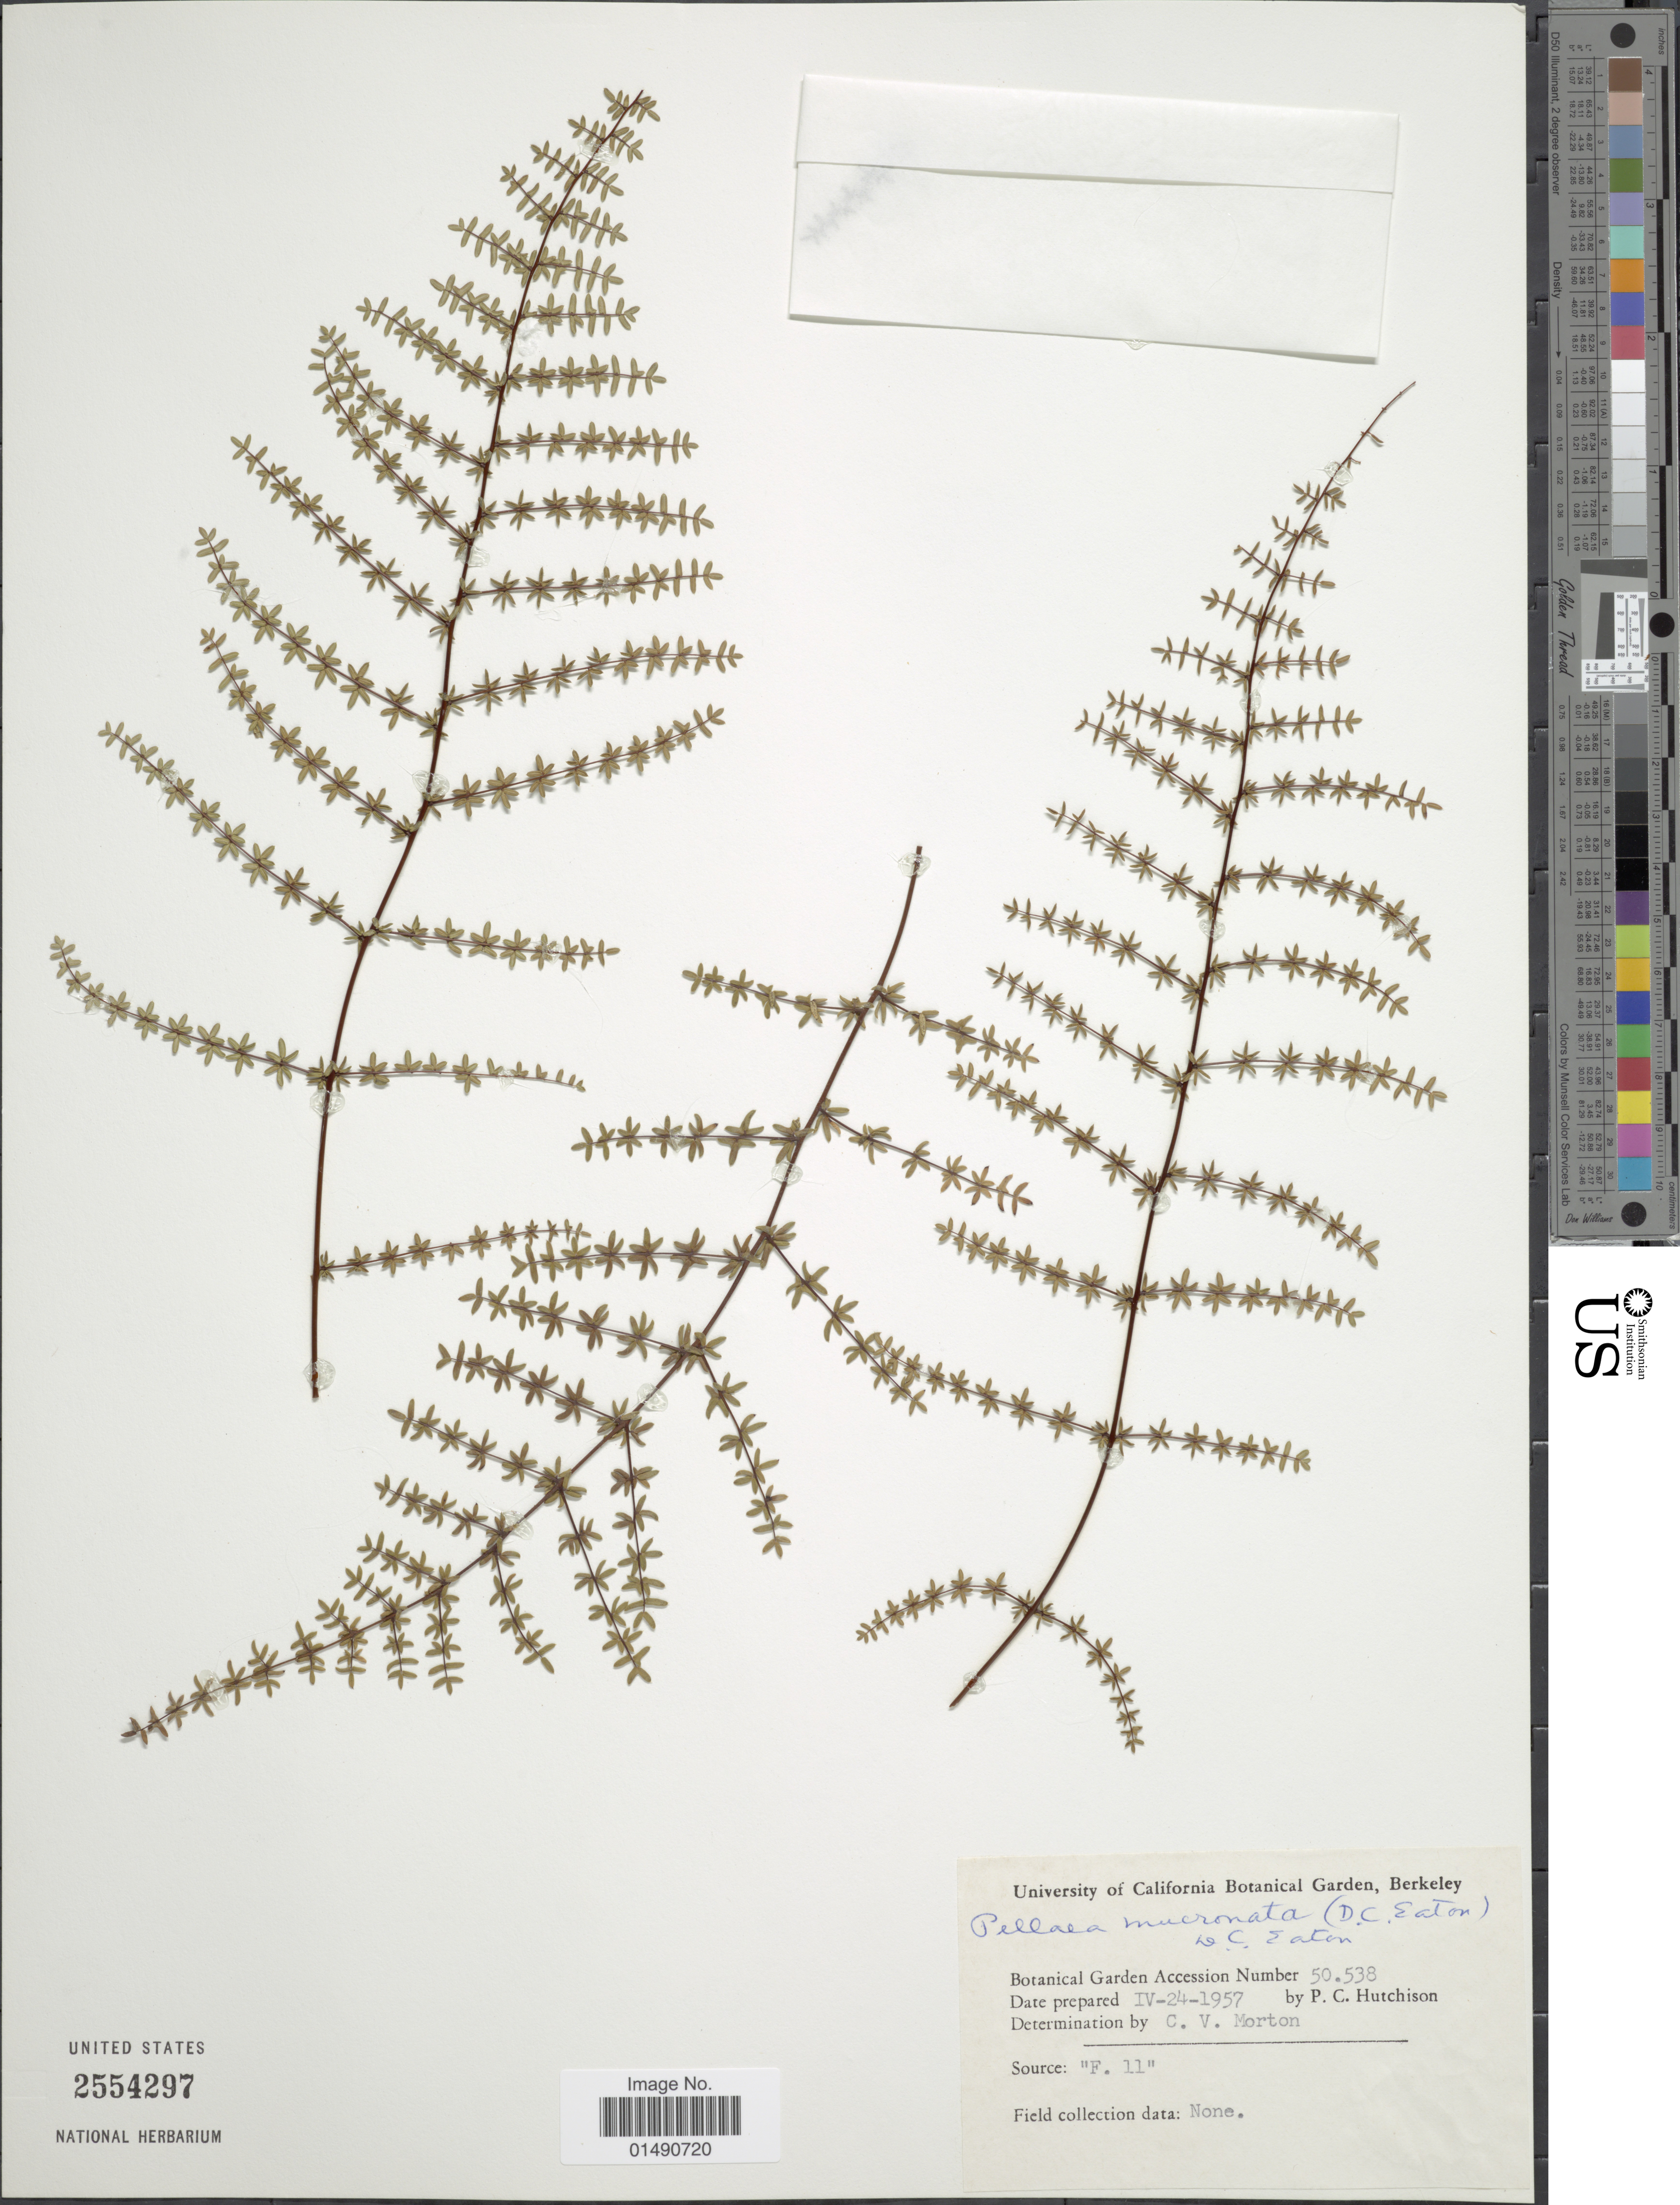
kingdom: Plantae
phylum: Tracheophyta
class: Polypodiopsida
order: Polypodiales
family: Pteridaceae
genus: Pellaea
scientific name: Pellaea mucronata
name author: (D.C. Eaton) D.C. Eaton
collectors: P. C. Hutchison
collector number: Botanical Garden Accession Number 50538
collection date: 1957-04-24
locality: Source: "F.11", Botanical Garden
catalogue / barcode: US 2554297